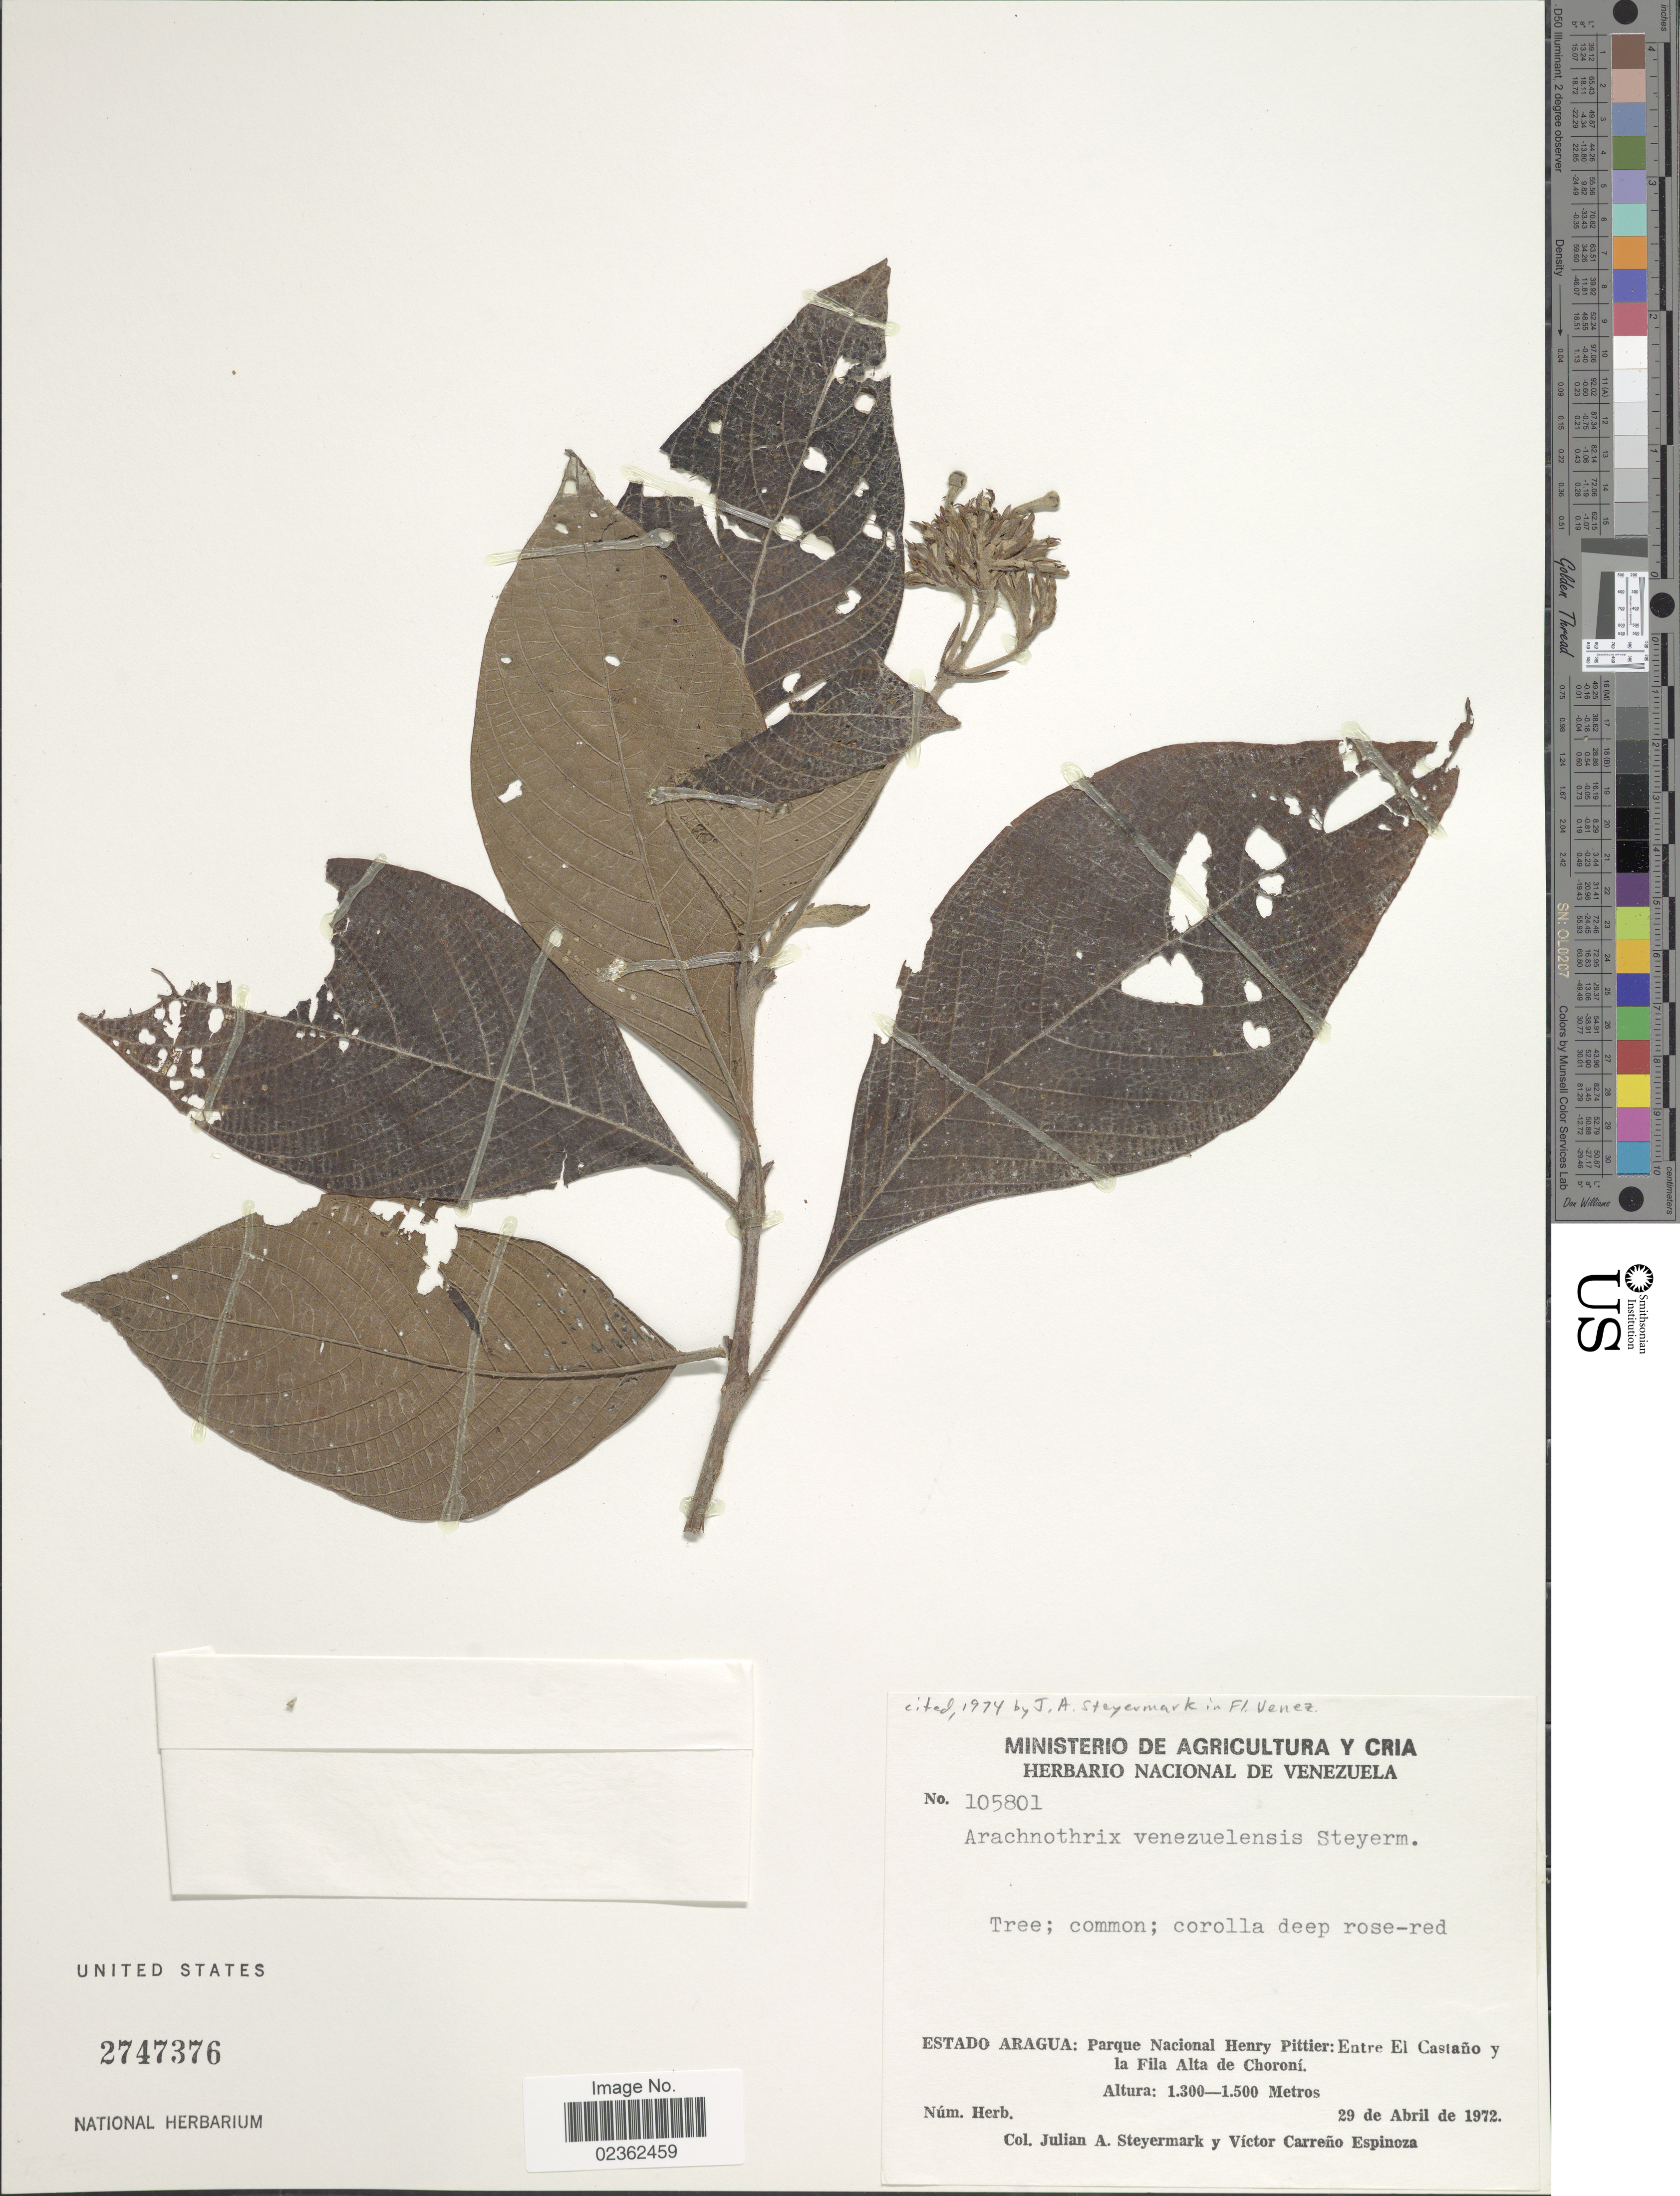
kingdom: Plantae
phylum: Tracheophyta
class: Magnoliopsida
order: Gentianales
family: Rubiaceae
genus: Arachnothryx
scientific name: Arachnothryx venezuelensis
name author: Steyerm.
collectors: J. Steyermark & V. Espinosa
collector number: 105801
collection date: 1972-04-29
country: Venezuela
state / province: Aragua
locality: Parque Nacional Henry Pittier: Entre El Castano y la Fila Alta de Choroni.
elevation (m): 1300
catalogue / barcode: US 2747376